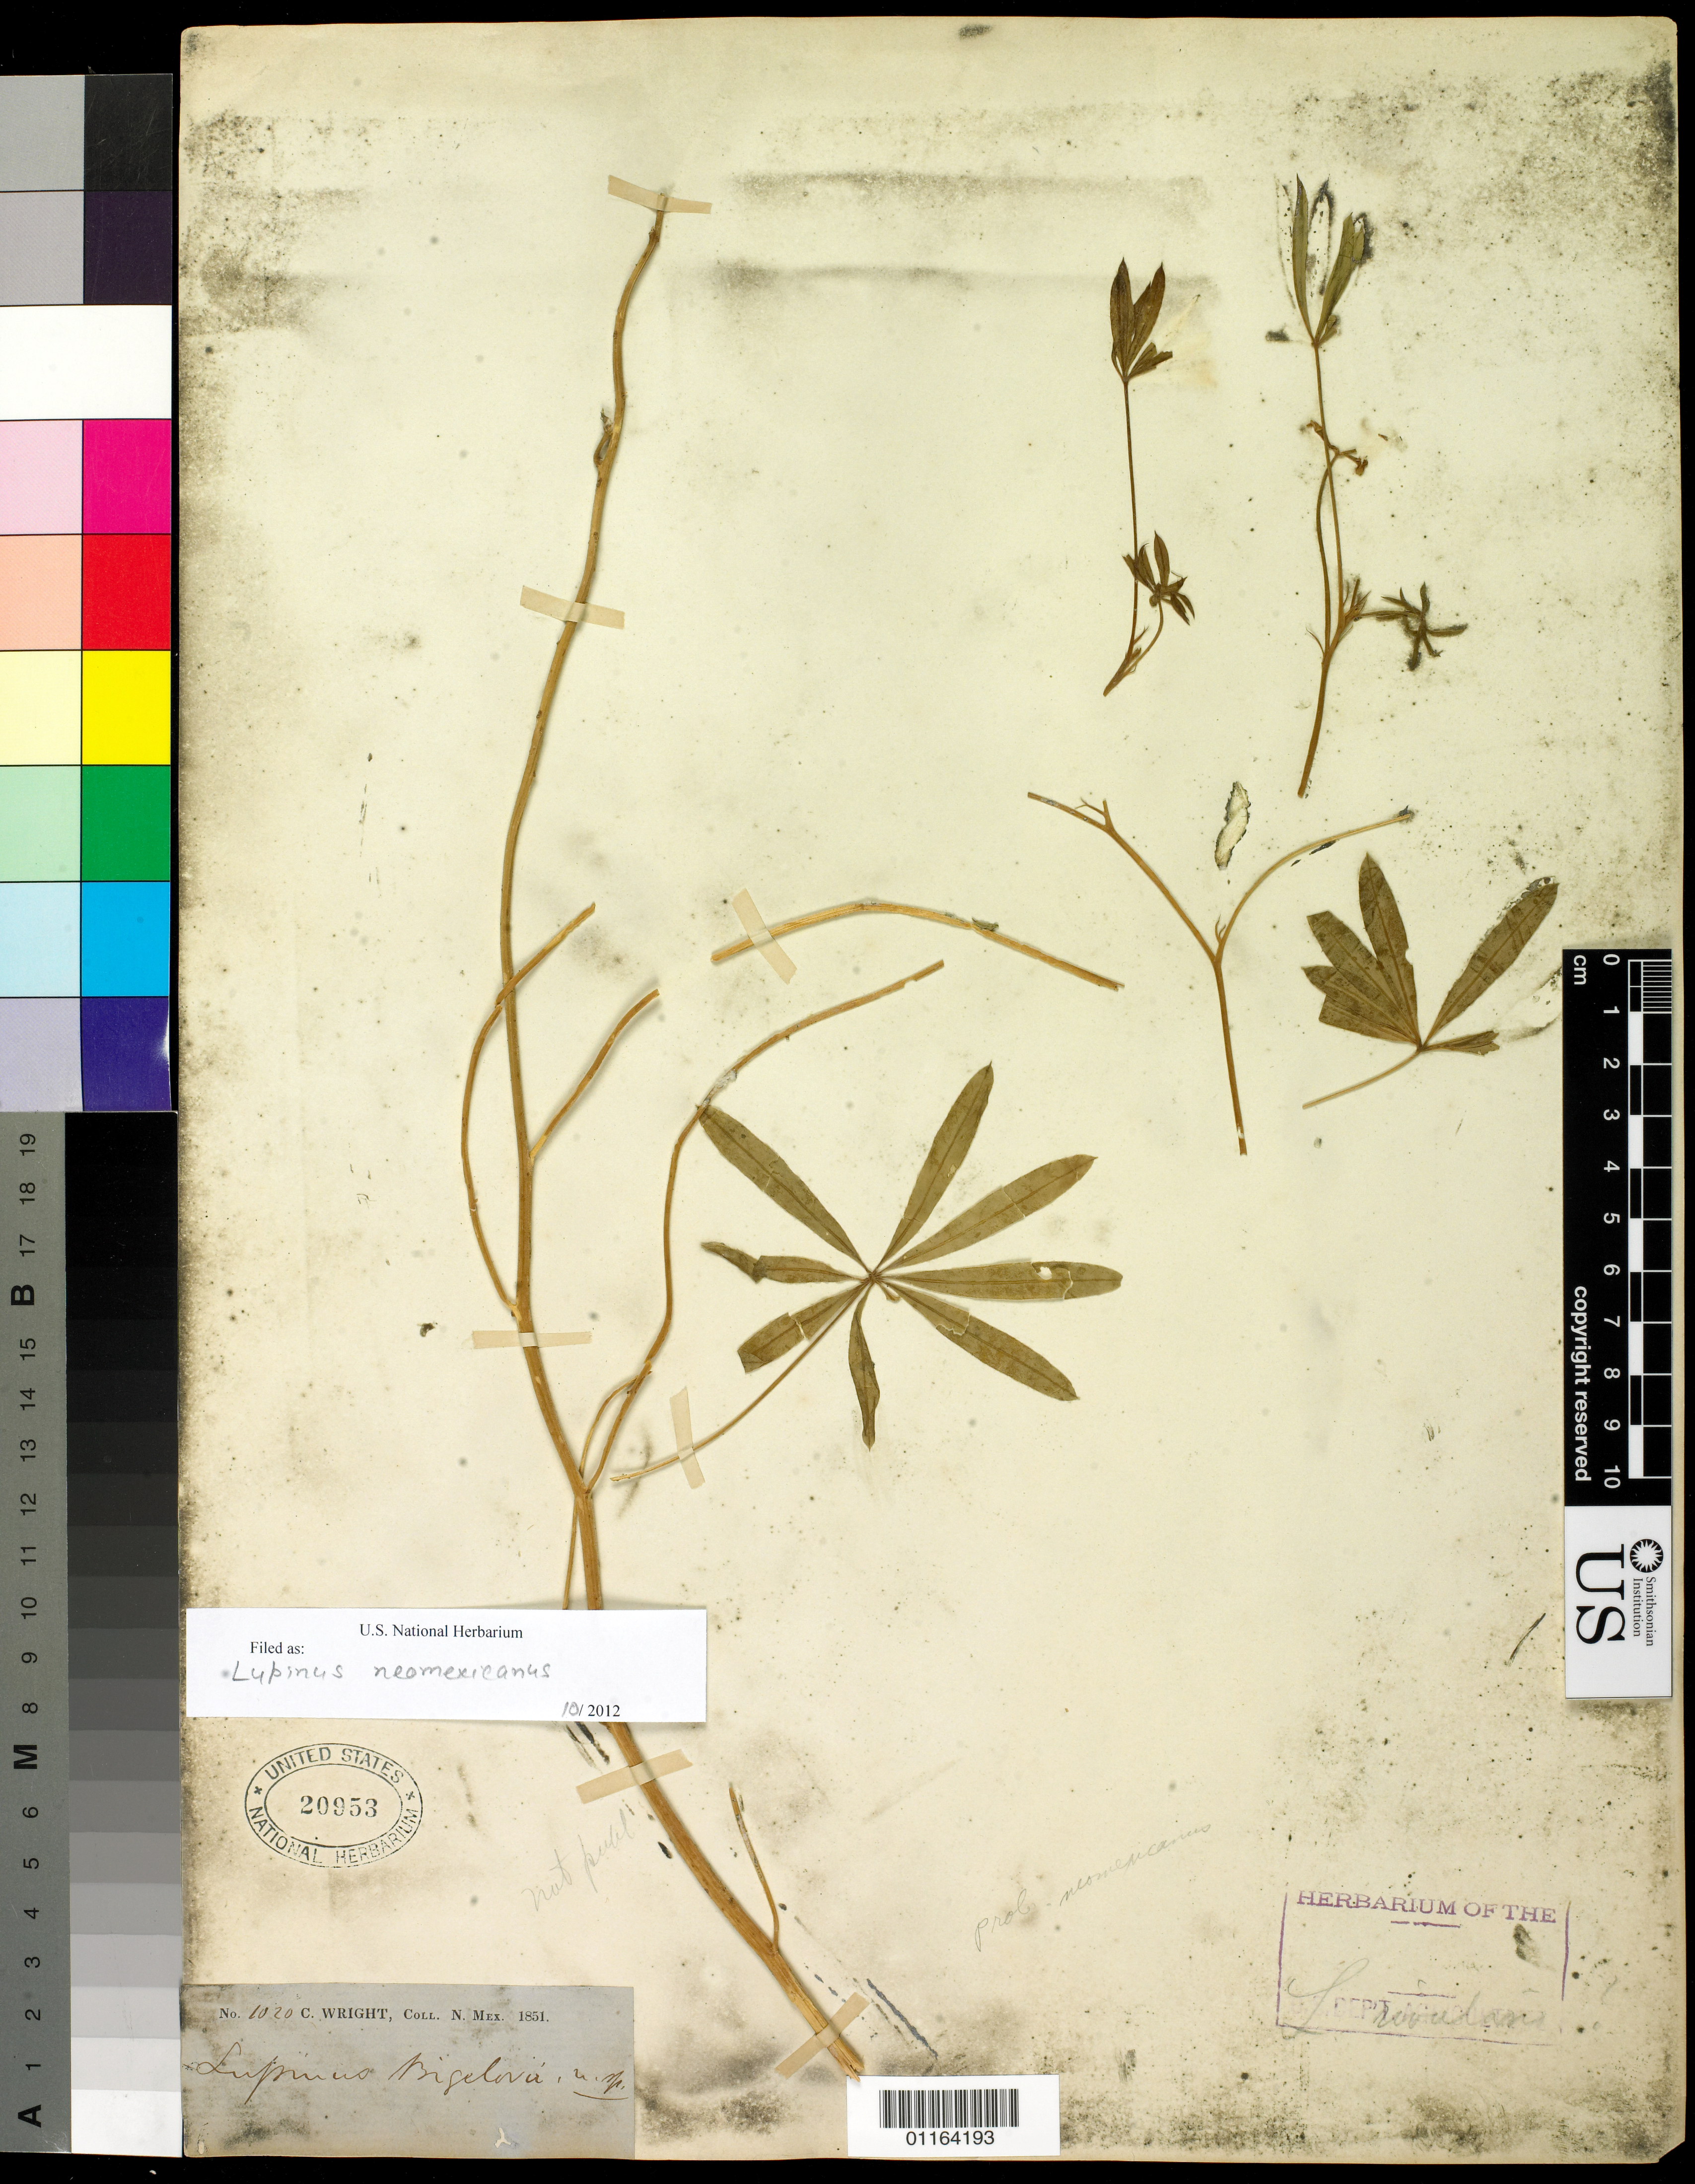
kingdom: Plantae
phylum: Tracheophyta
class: Magnoliopsida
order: Fabales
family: Fabaceae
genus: Lupinus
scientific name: Lupinus neomexicanus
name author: Greene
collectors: C. Wright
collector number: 1020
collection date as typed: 1851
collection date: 1851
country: United States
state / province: New Mexico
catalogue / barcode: US 20953